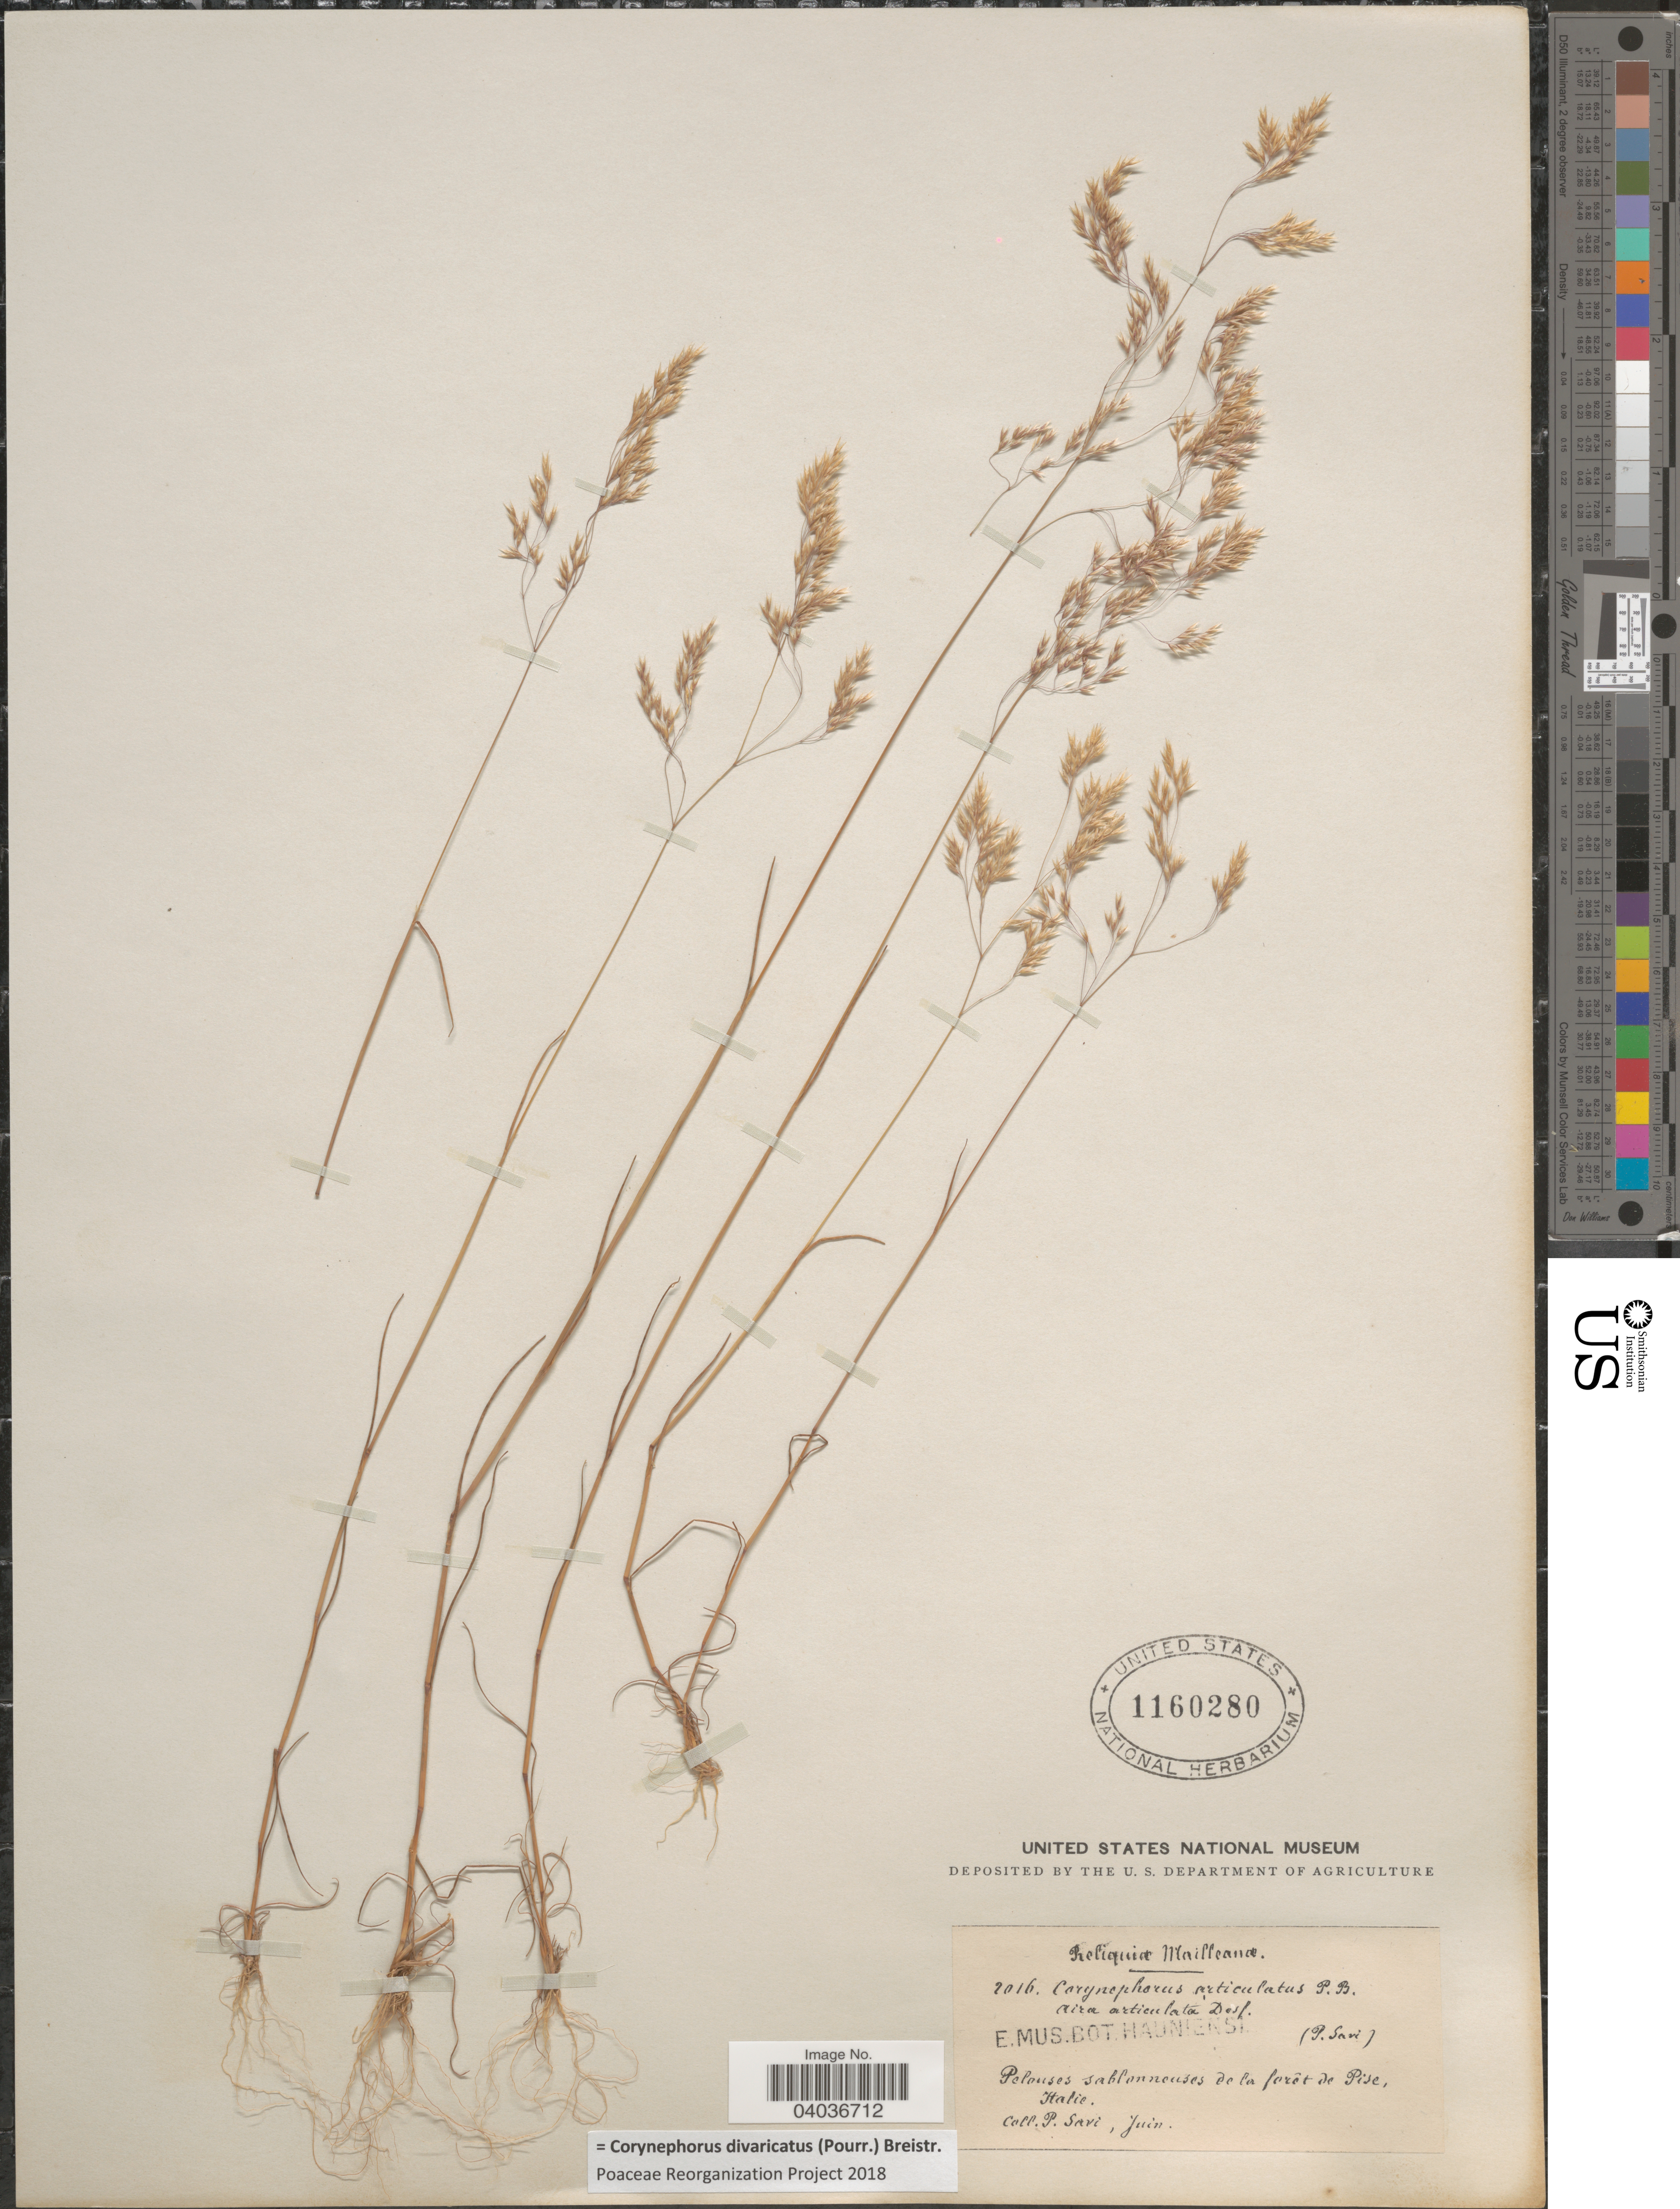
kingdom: Plantae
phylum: Tracheophyta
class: Liliopsida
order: Poales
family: Poaceae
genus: Corynephorus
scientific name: Corynephorus divaricatus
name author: (Pourr.) Breistroffer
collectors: P. Savi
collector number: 2016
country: Italy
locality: Pelouses sablonnouses de la forêt de Pise.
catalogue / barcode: US 1160280